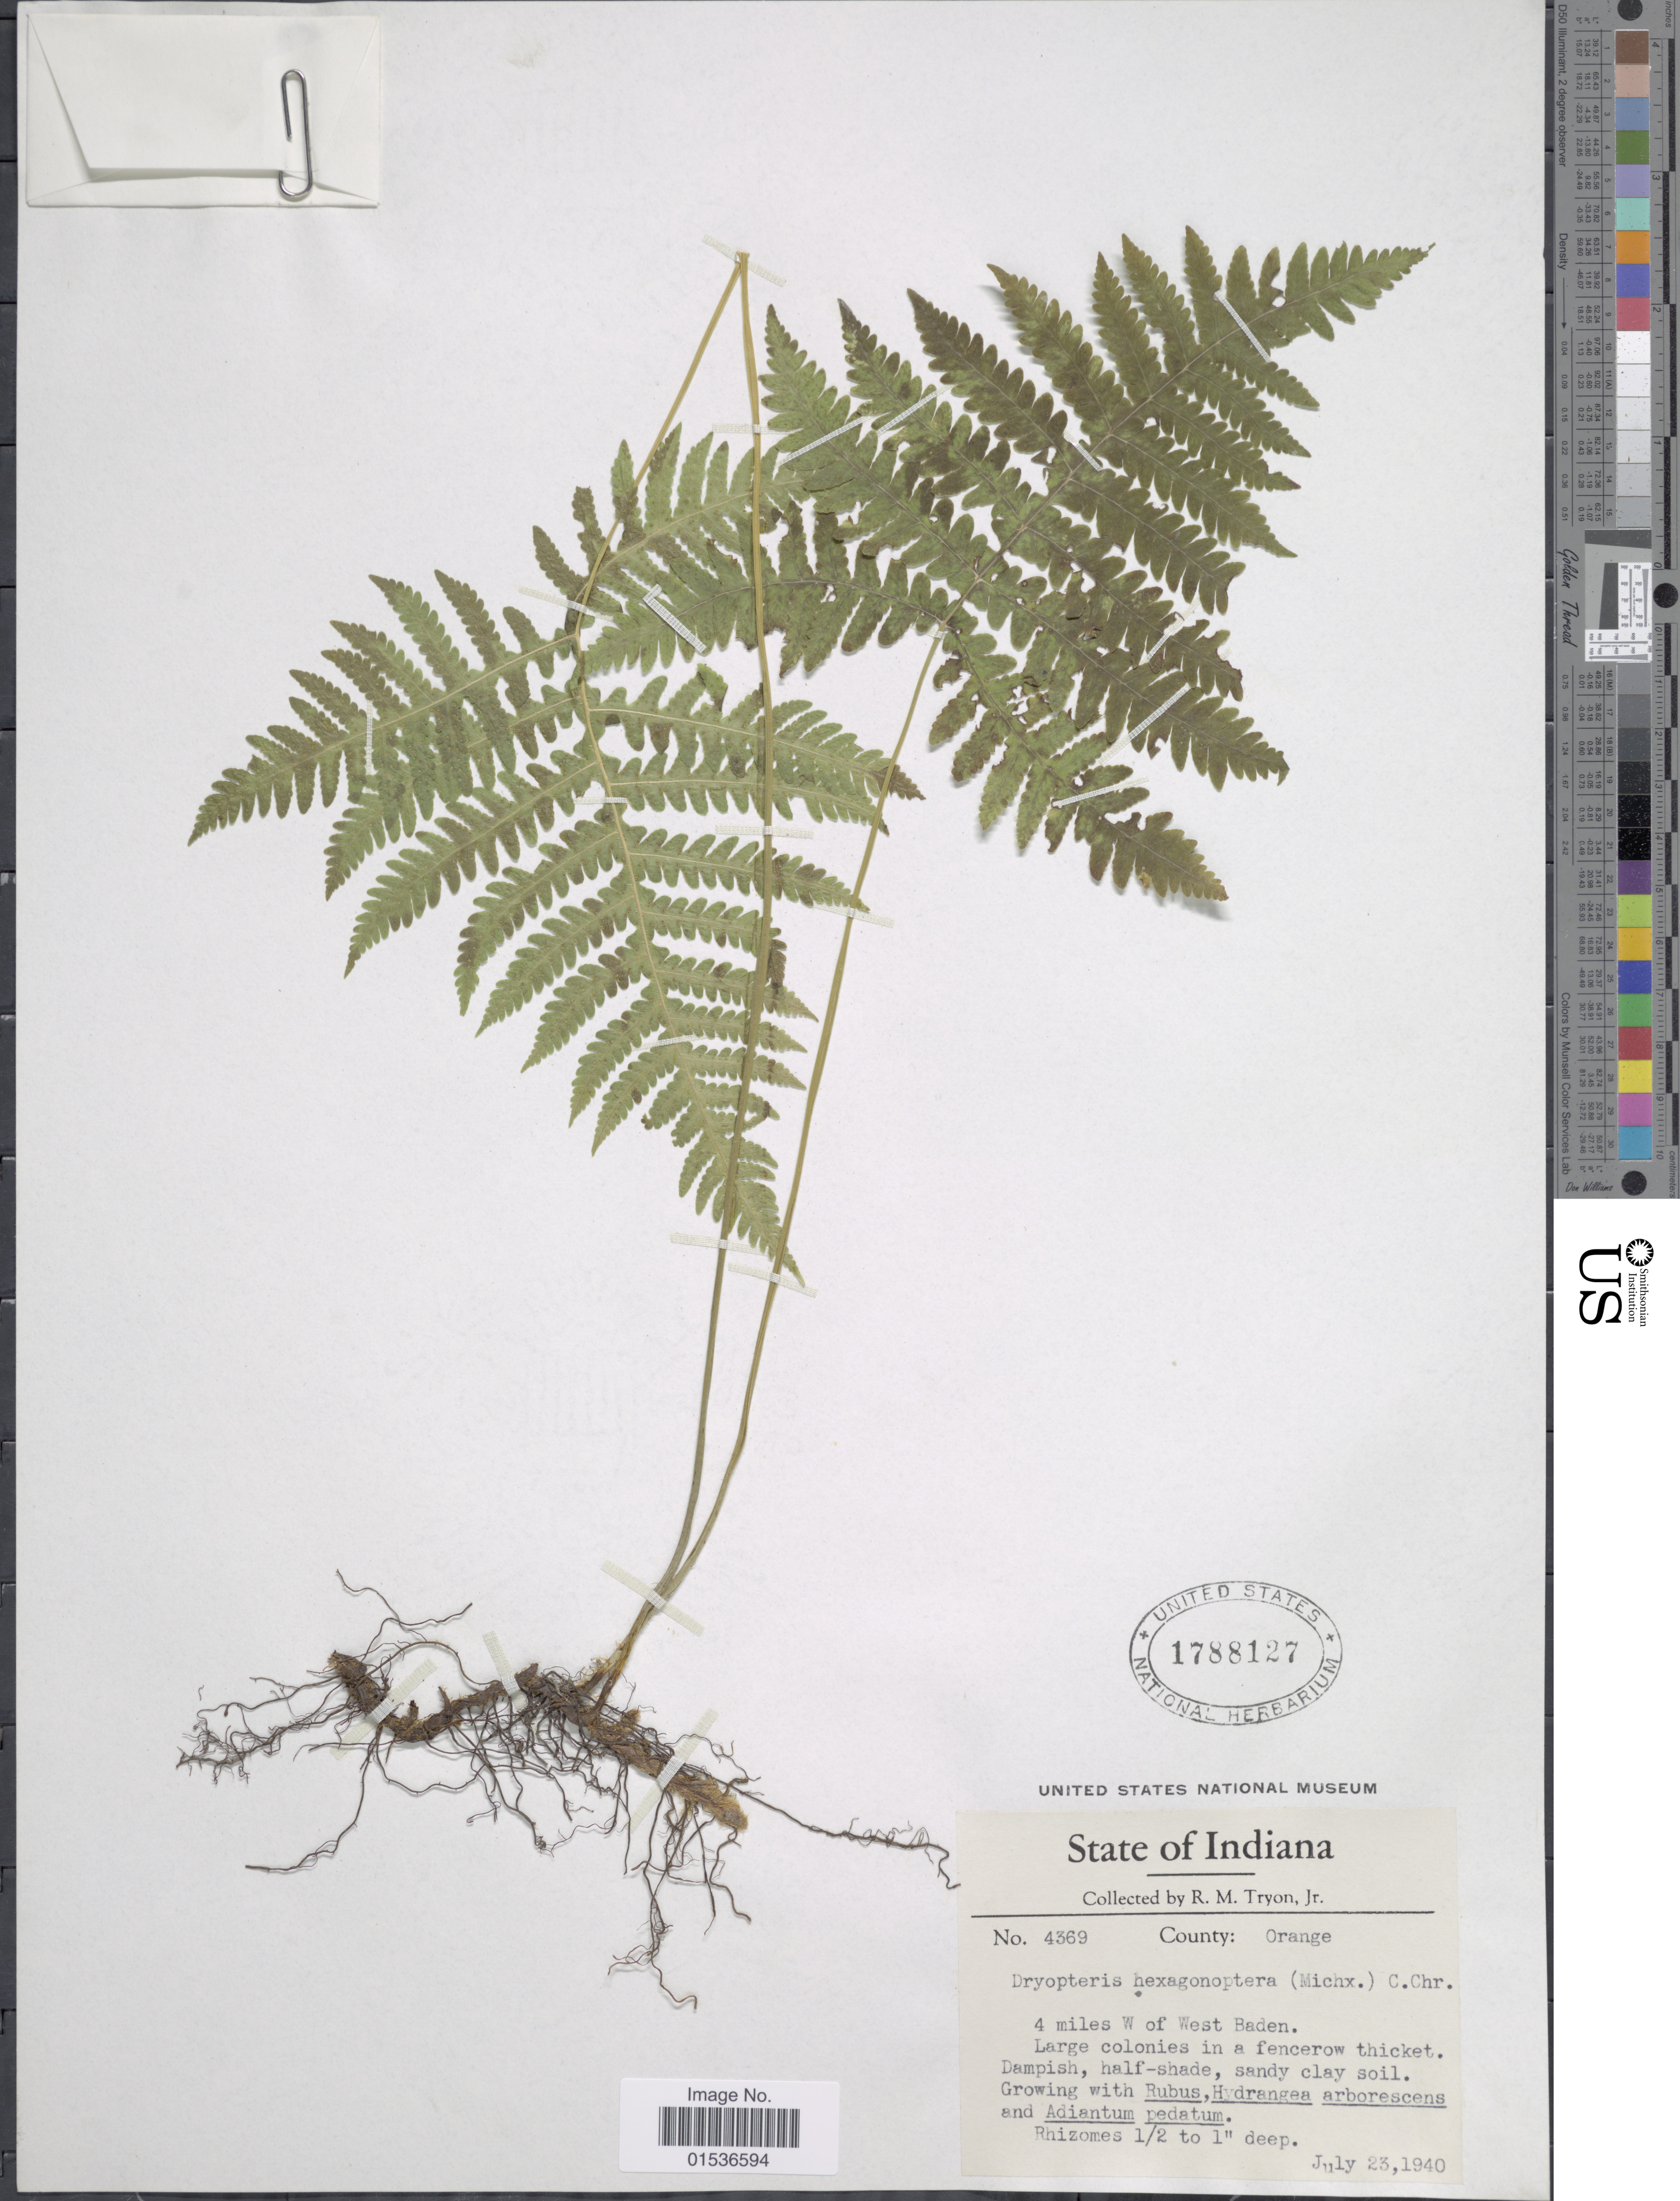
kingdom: Plantae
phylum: Tracheophyta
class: Polypodiopsida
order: Polypodiales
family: Thelypteridaceae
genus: Phegopteris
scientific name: Phegopteris hexagonoptera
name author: (Michx.) Fée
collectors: R. M. Tryon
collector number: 4369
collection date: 1940-07-23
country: United States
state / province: Indiana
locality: Indiana. 4 miles W of West Baden. County: Orange.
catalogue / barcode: US 1788127